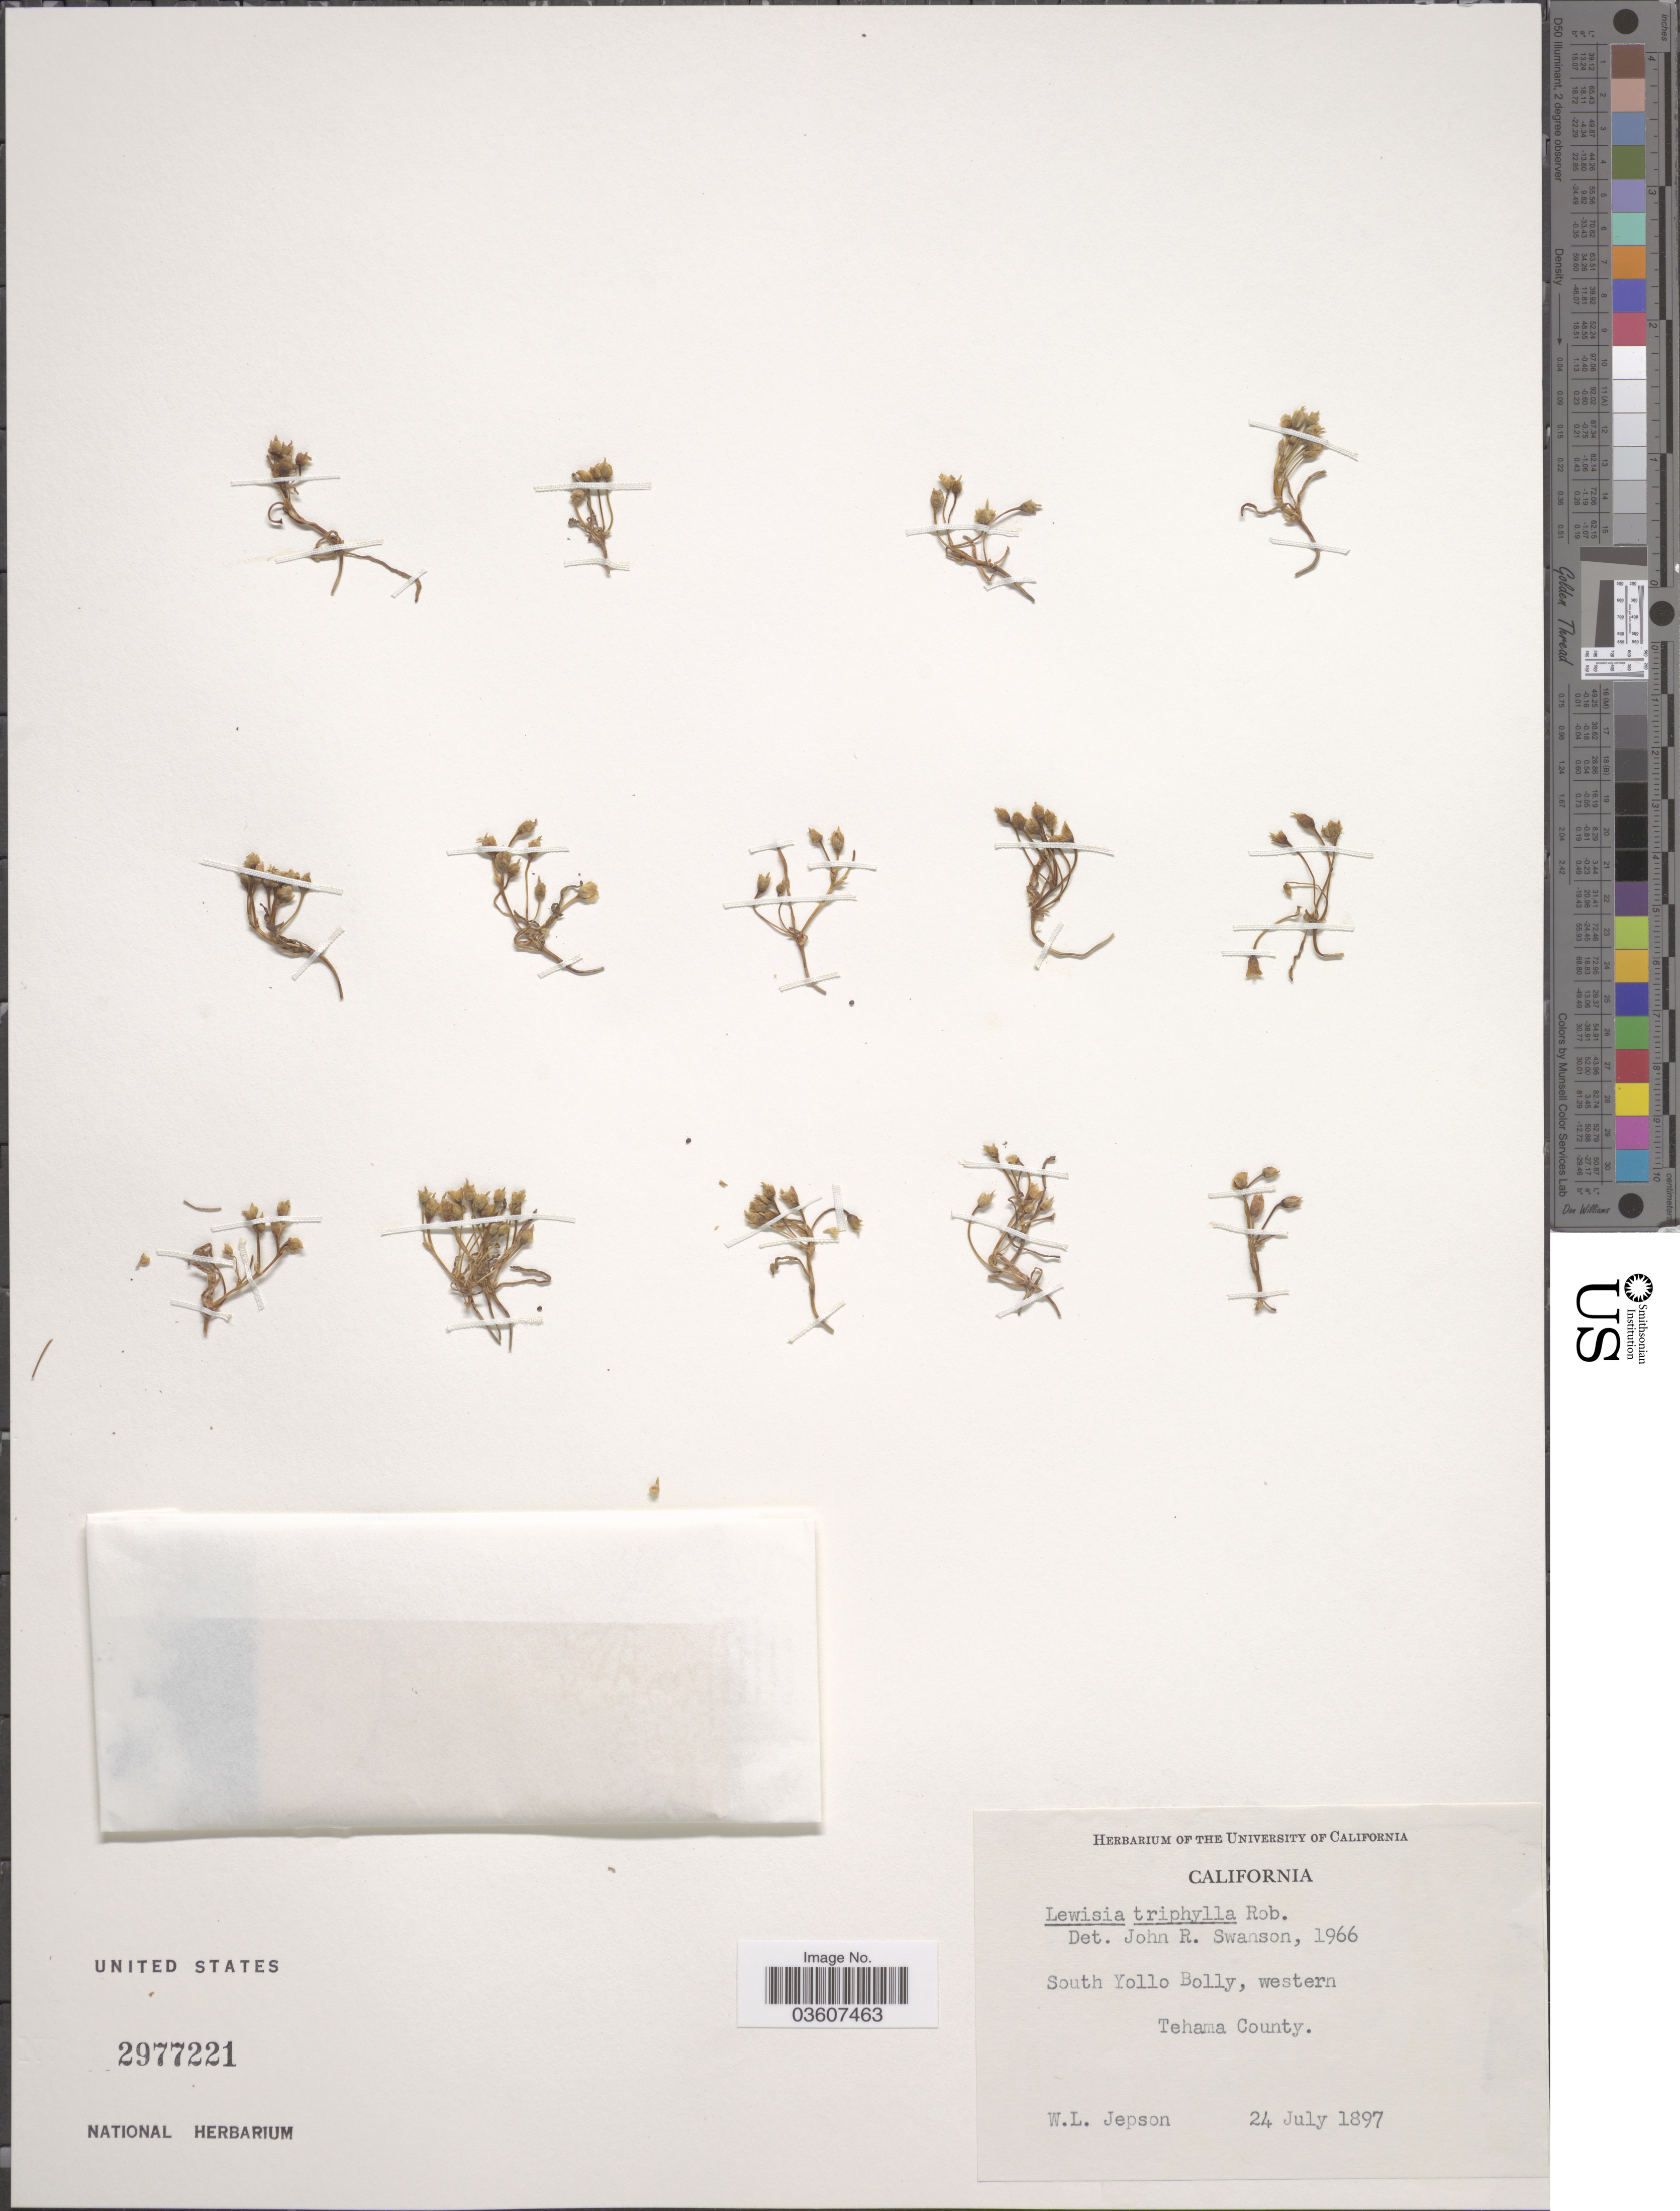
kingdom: Plantae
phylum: Tracheophyta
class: Magnoliopsida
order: Caryophyllales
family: Montiaceae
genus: Erocallis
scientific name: Erocallis triphylla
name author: (S. Watson) Rydb.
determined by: Strong, Mark T., (BOT), Smithsonian Institution - National Museum of Natural History (UNITED STATES)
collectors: W. L. Jepson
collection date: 1897-07-24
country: United States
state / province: California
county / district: Tehama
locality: South Yollo Bolly, western Tehama County.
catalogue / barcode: US 2977221